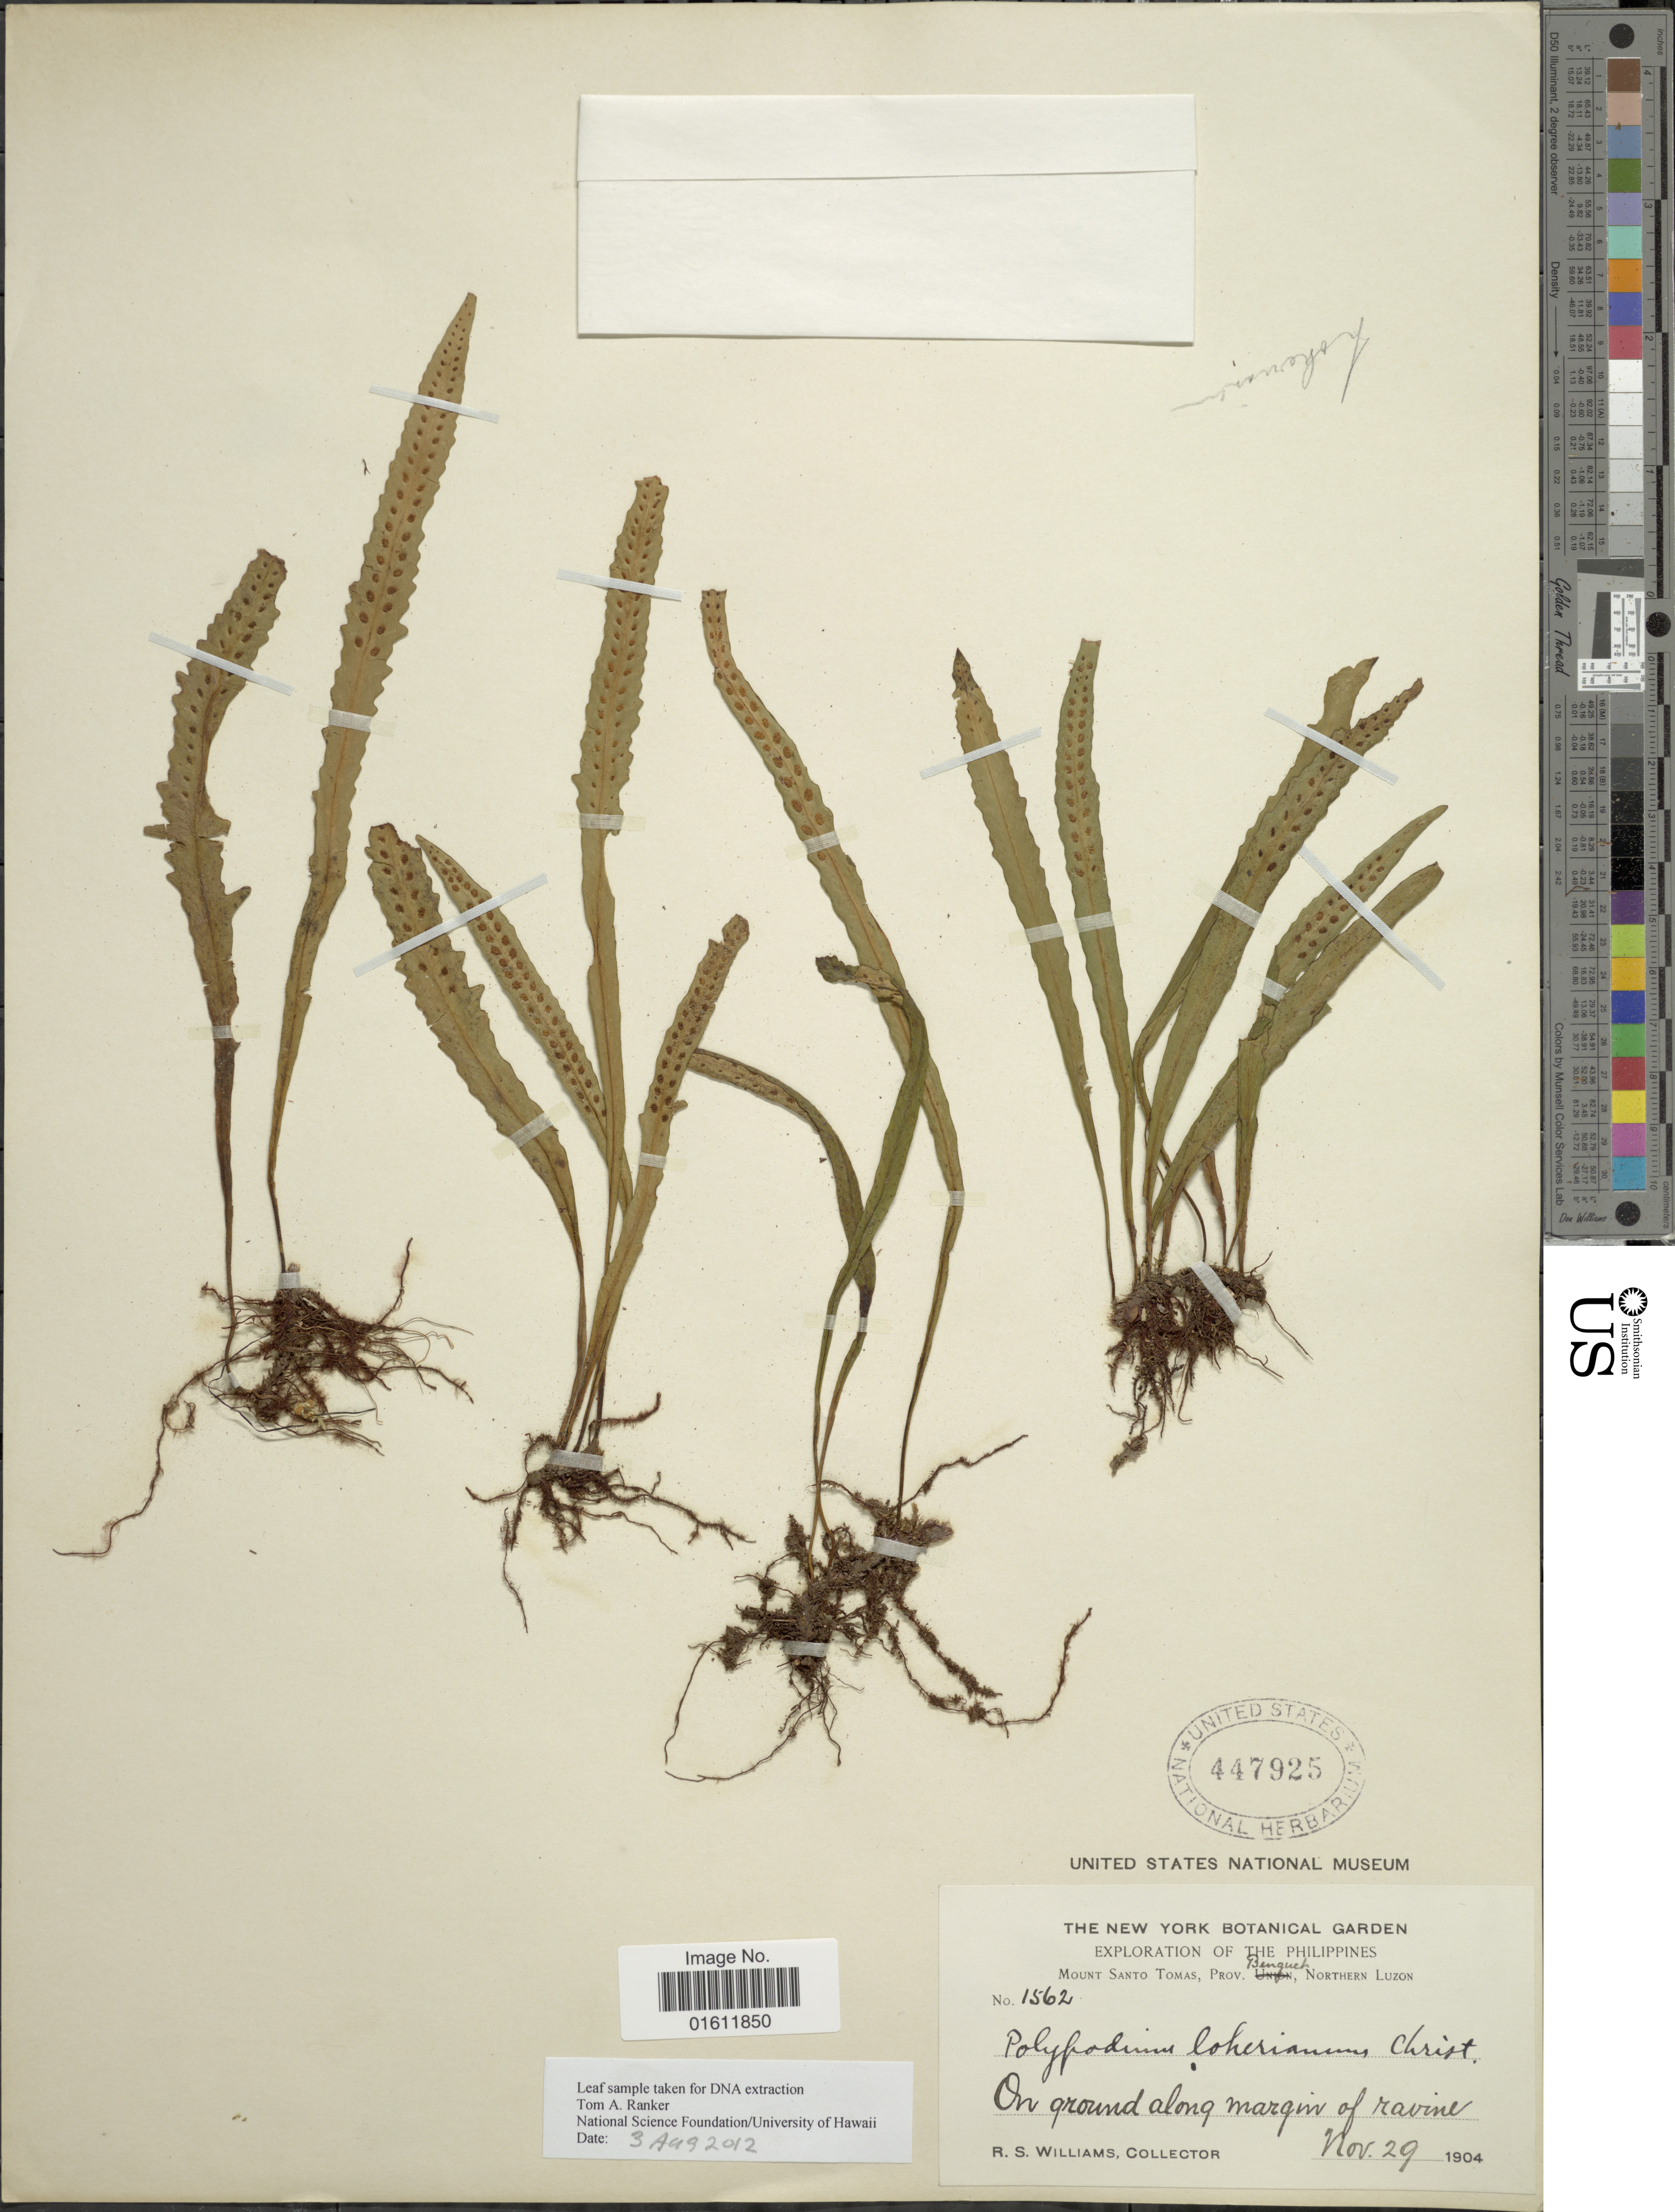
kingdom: Plantae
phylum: Tracheophyta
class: Polypodiopsida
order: Polypodiales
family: Polypodiaceae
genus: Themelium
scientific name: Themelium loherianum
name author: (Christ) Parris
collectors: R. S. Williams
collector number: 1562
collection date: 1904-11-29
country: Philippines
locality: Mount Santo Tomas, Prov. Benguet, northern Luzon, on ground along margin of ravine.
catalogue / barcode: US 447925